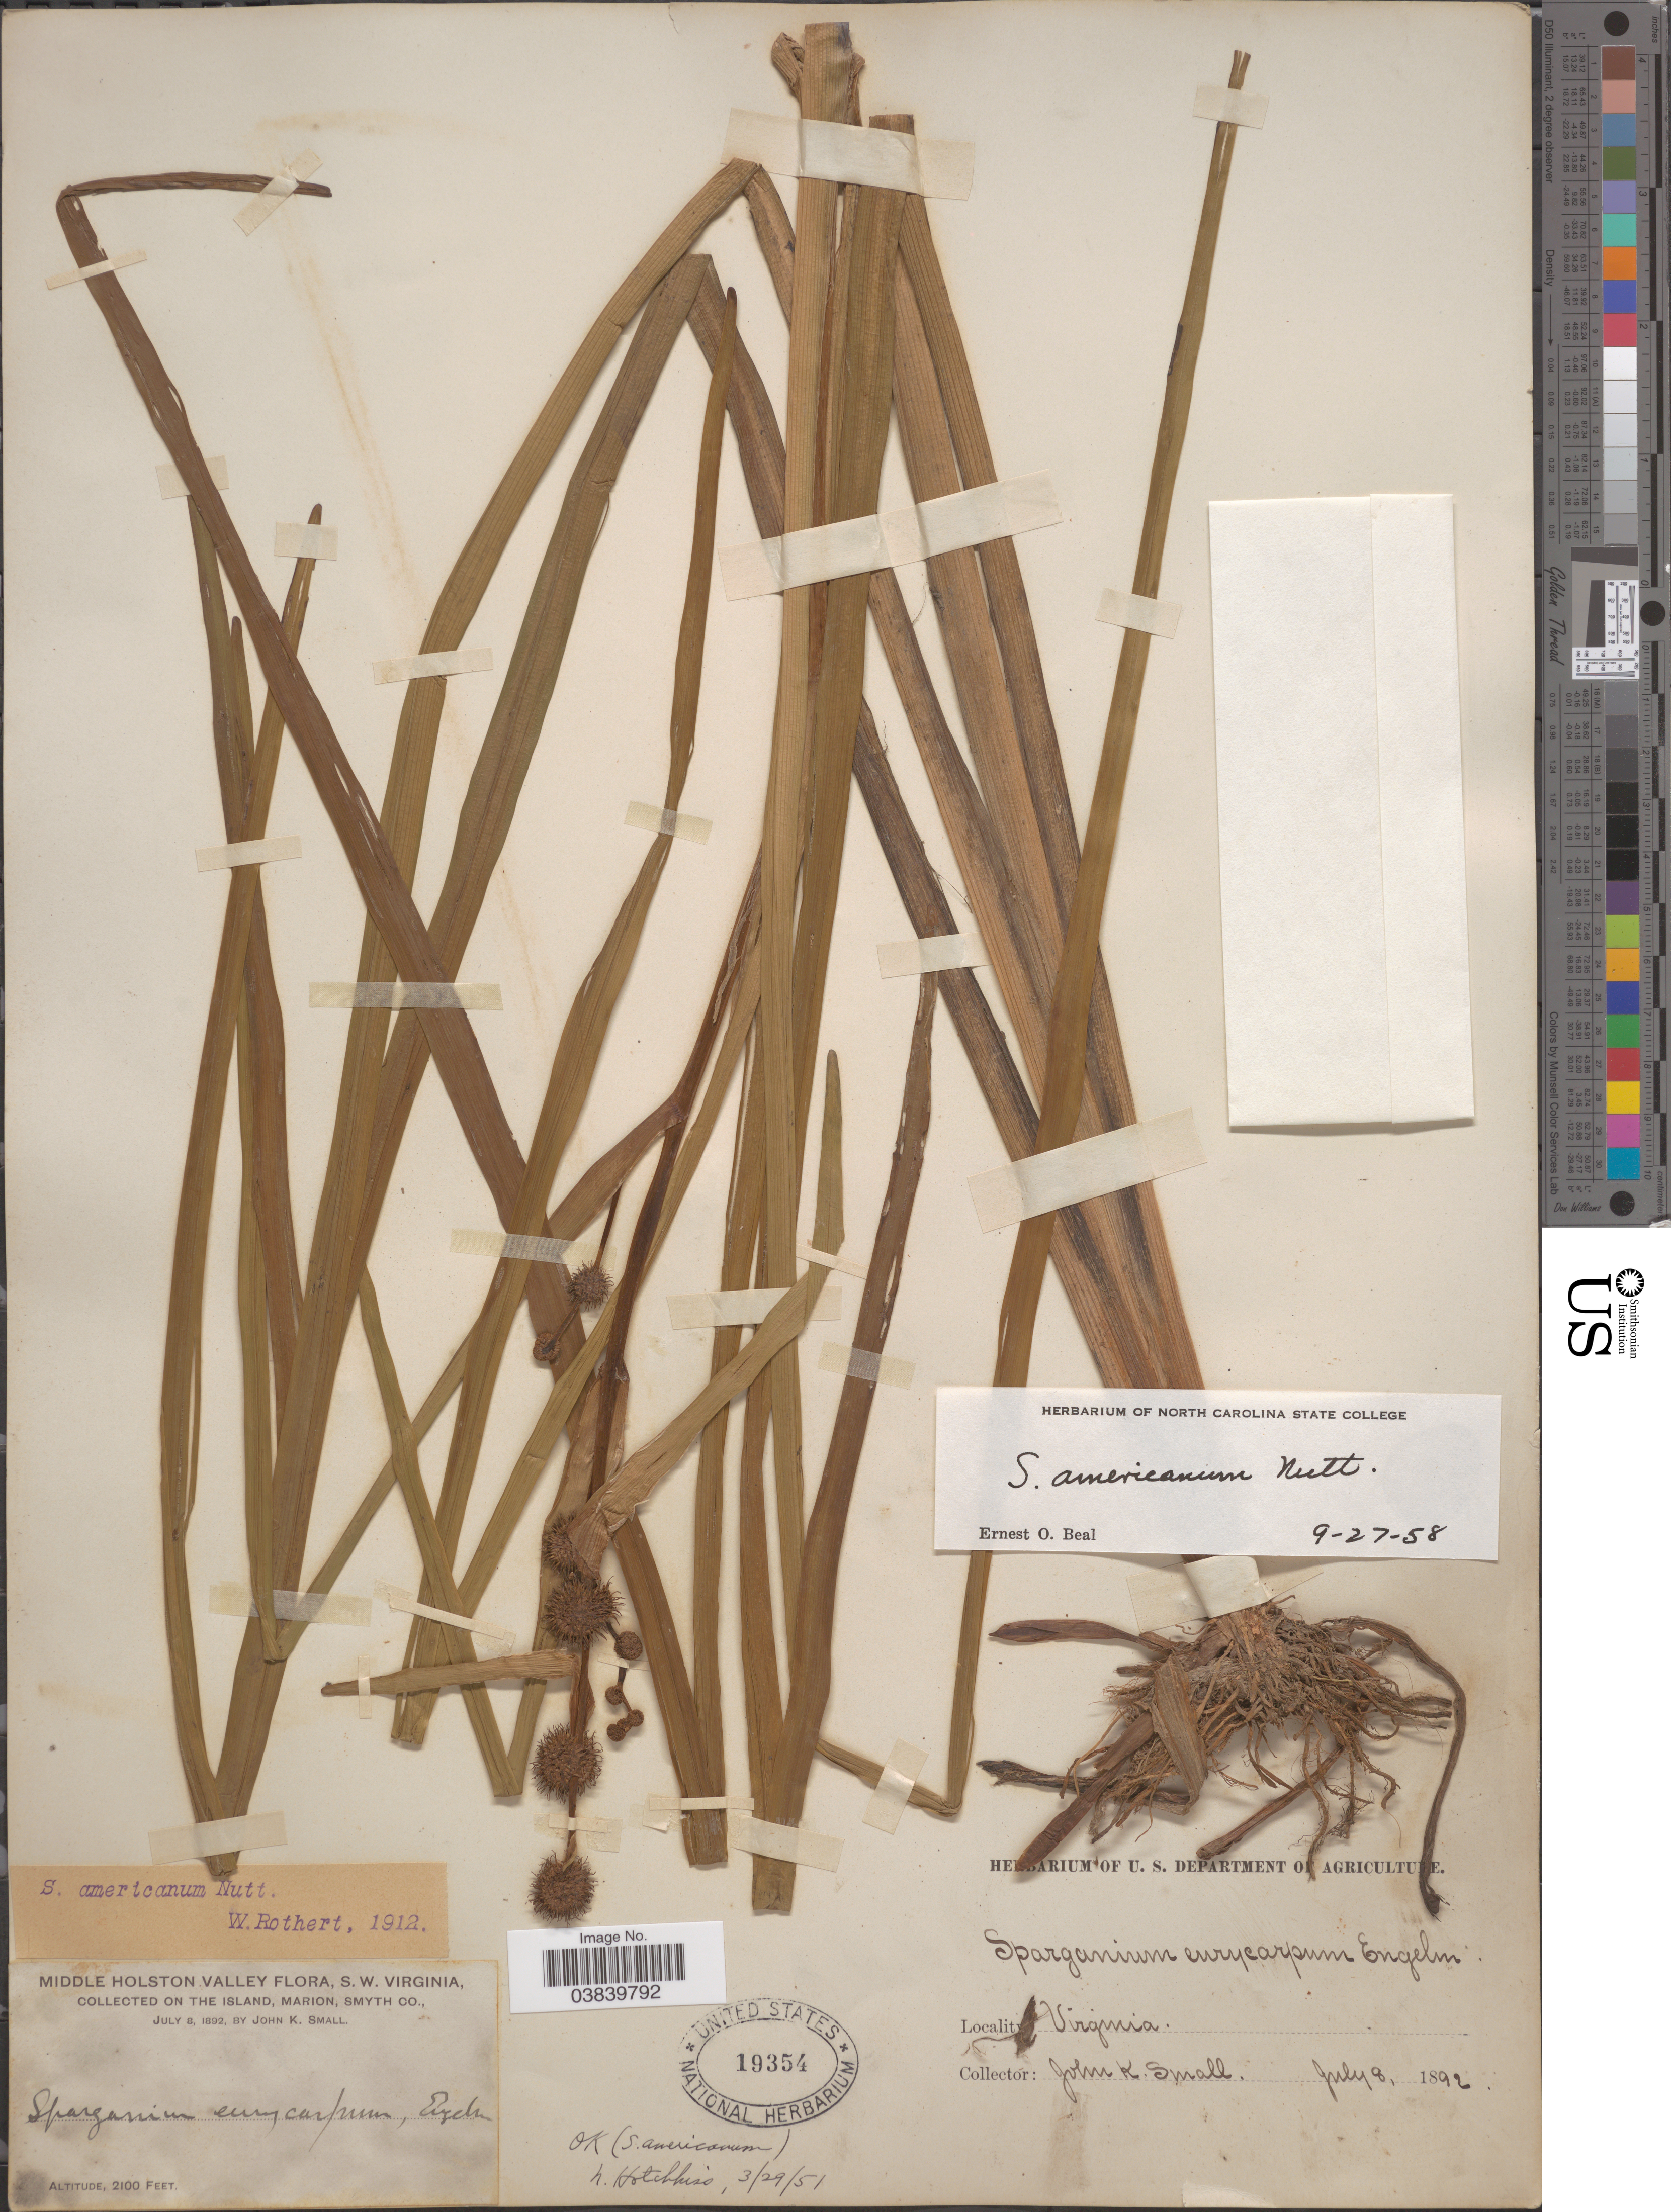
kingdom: Plantae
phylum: Tracheophyta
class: Liliopsida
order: Poales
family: Typhaceae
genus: Sparganium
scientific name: Sparganium americanum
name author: Nutt.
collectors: J. K. Small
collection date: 1892-07-08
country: United States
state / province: Virginia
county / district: Smyth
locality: Middle Holston Valley, S.W. Virginia. On the island, Marion, Smyth Co.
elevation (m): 640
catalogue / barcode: US 19354